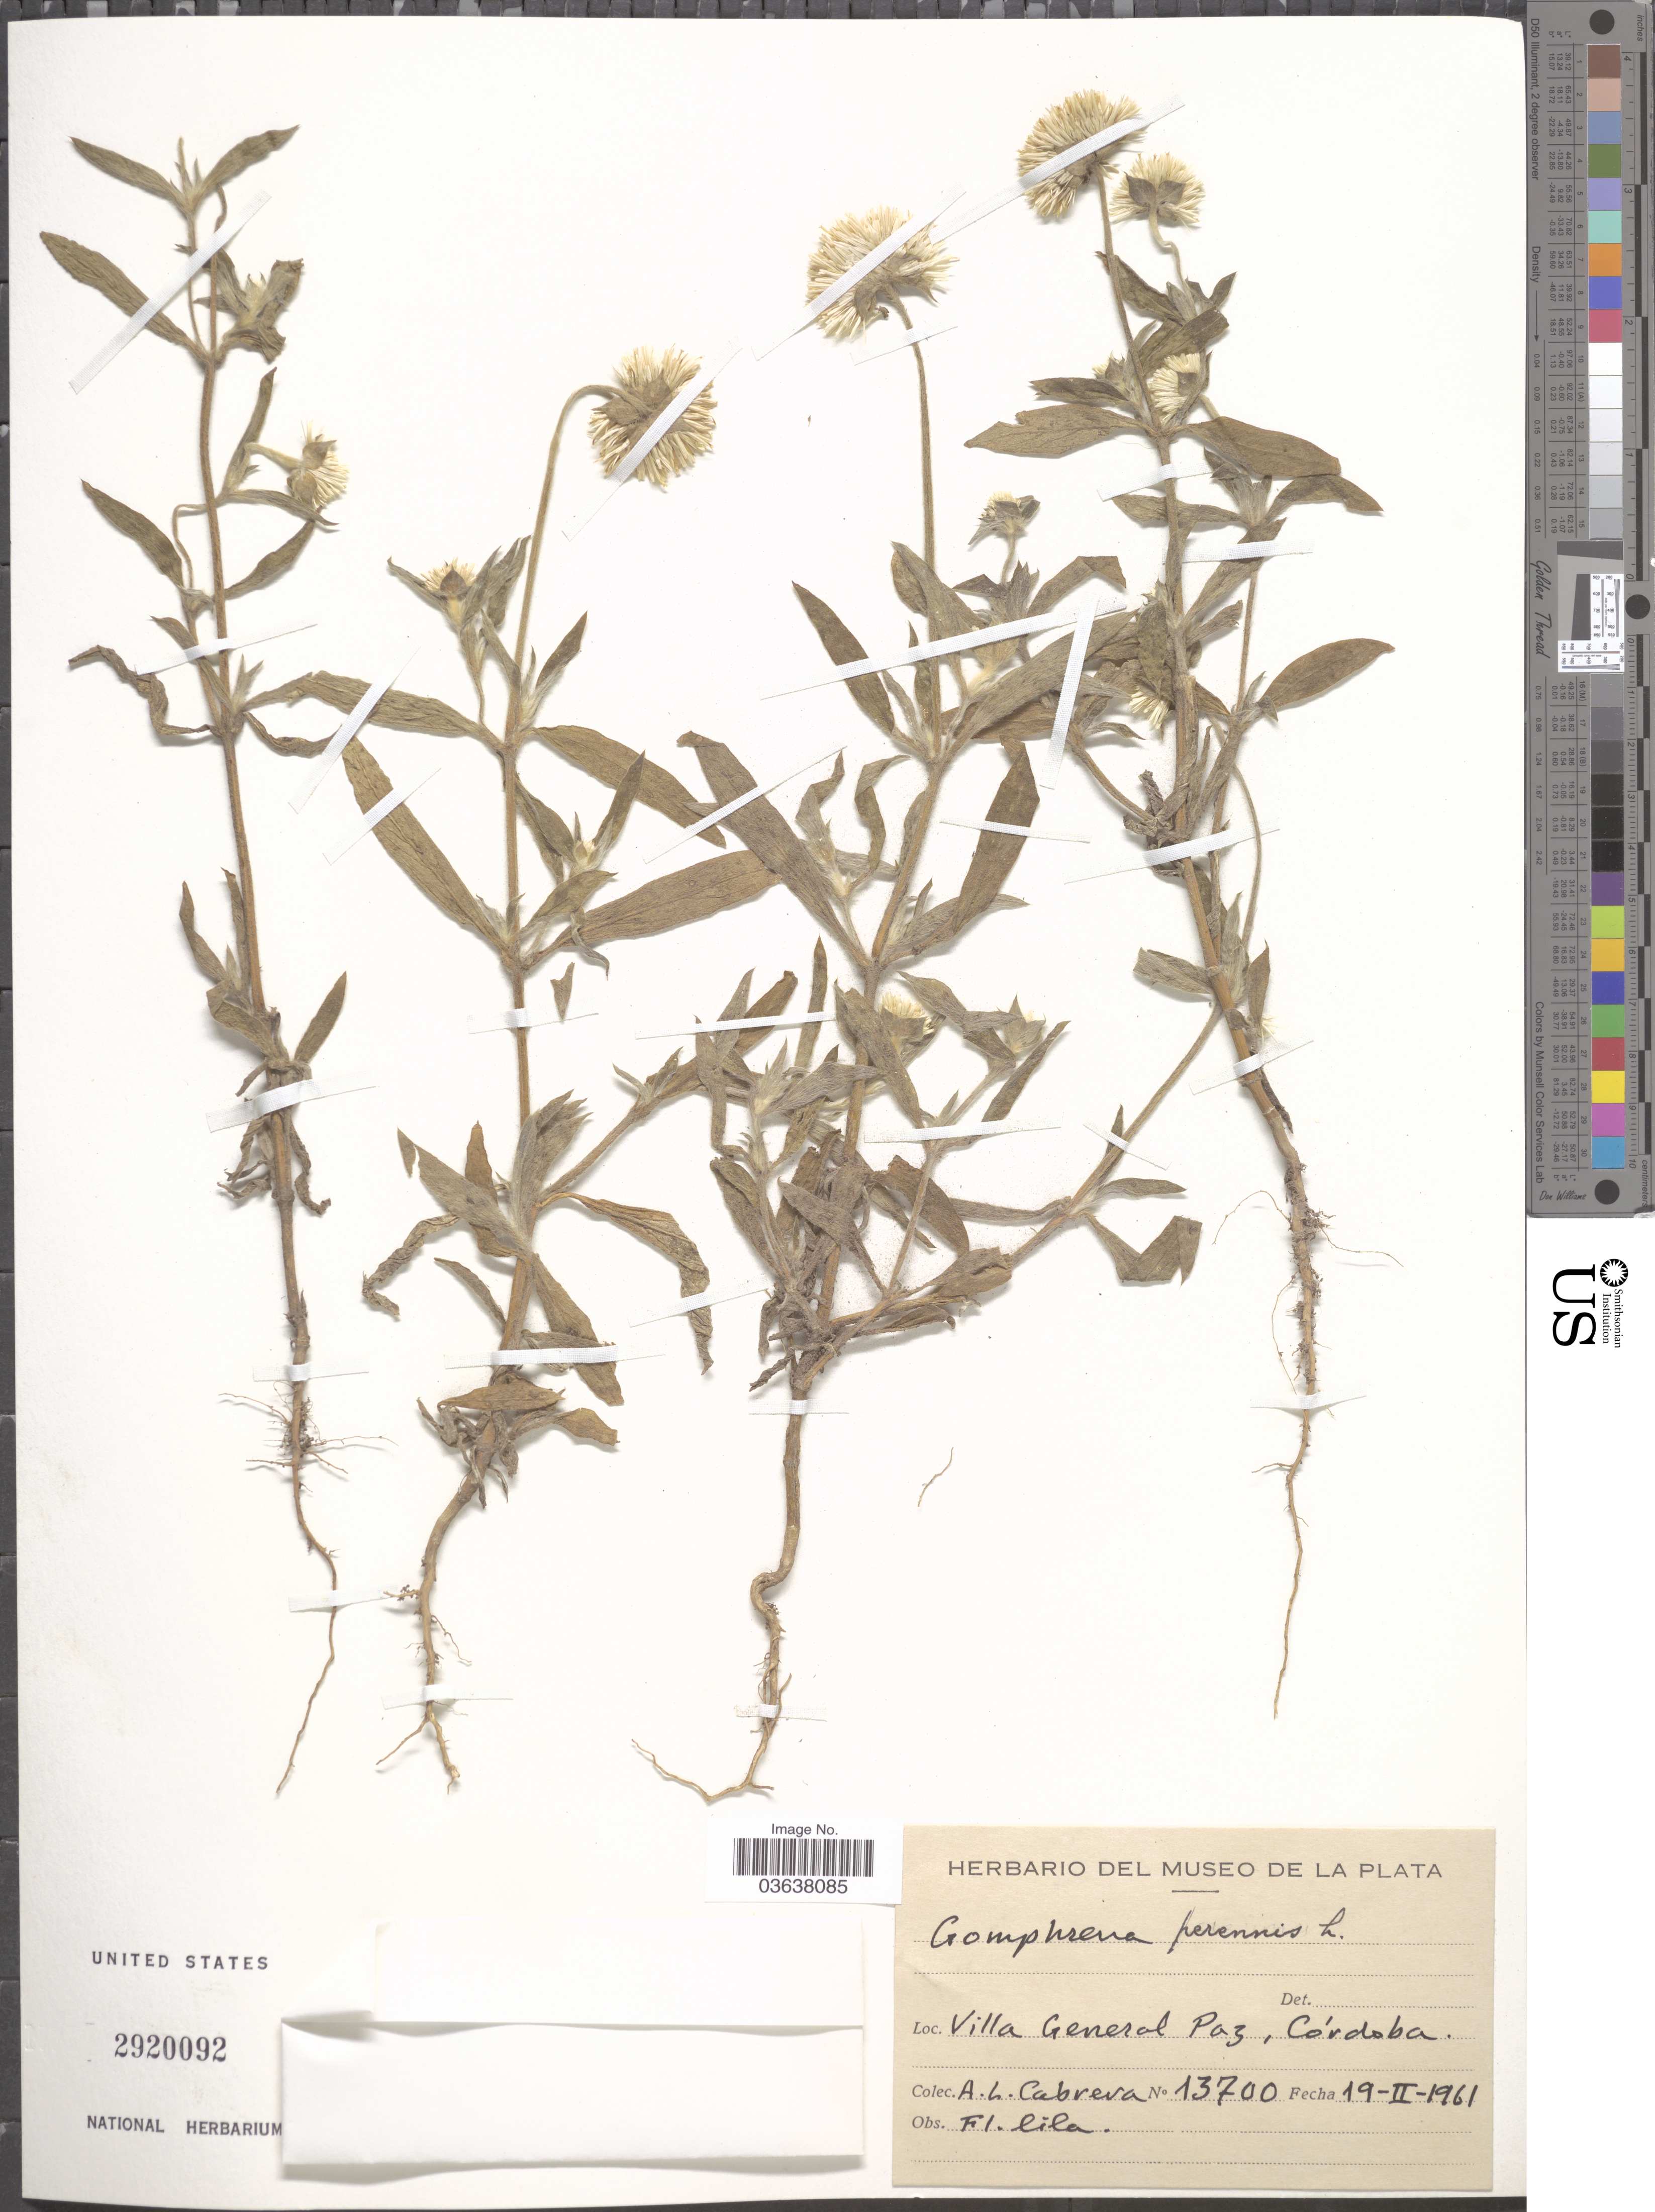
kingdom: Plantae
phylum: Tracheophyta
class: Magnoliopsida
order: Caryophyllales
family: Amaranthaceae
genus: Gomphrena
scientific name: Gomphrena perennis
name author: L.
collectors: A. L. Cabrera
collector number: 13700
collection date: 1961-02-19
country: Argentina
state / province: Cordoba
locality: Villa General Paz.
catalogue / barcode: US 2920092